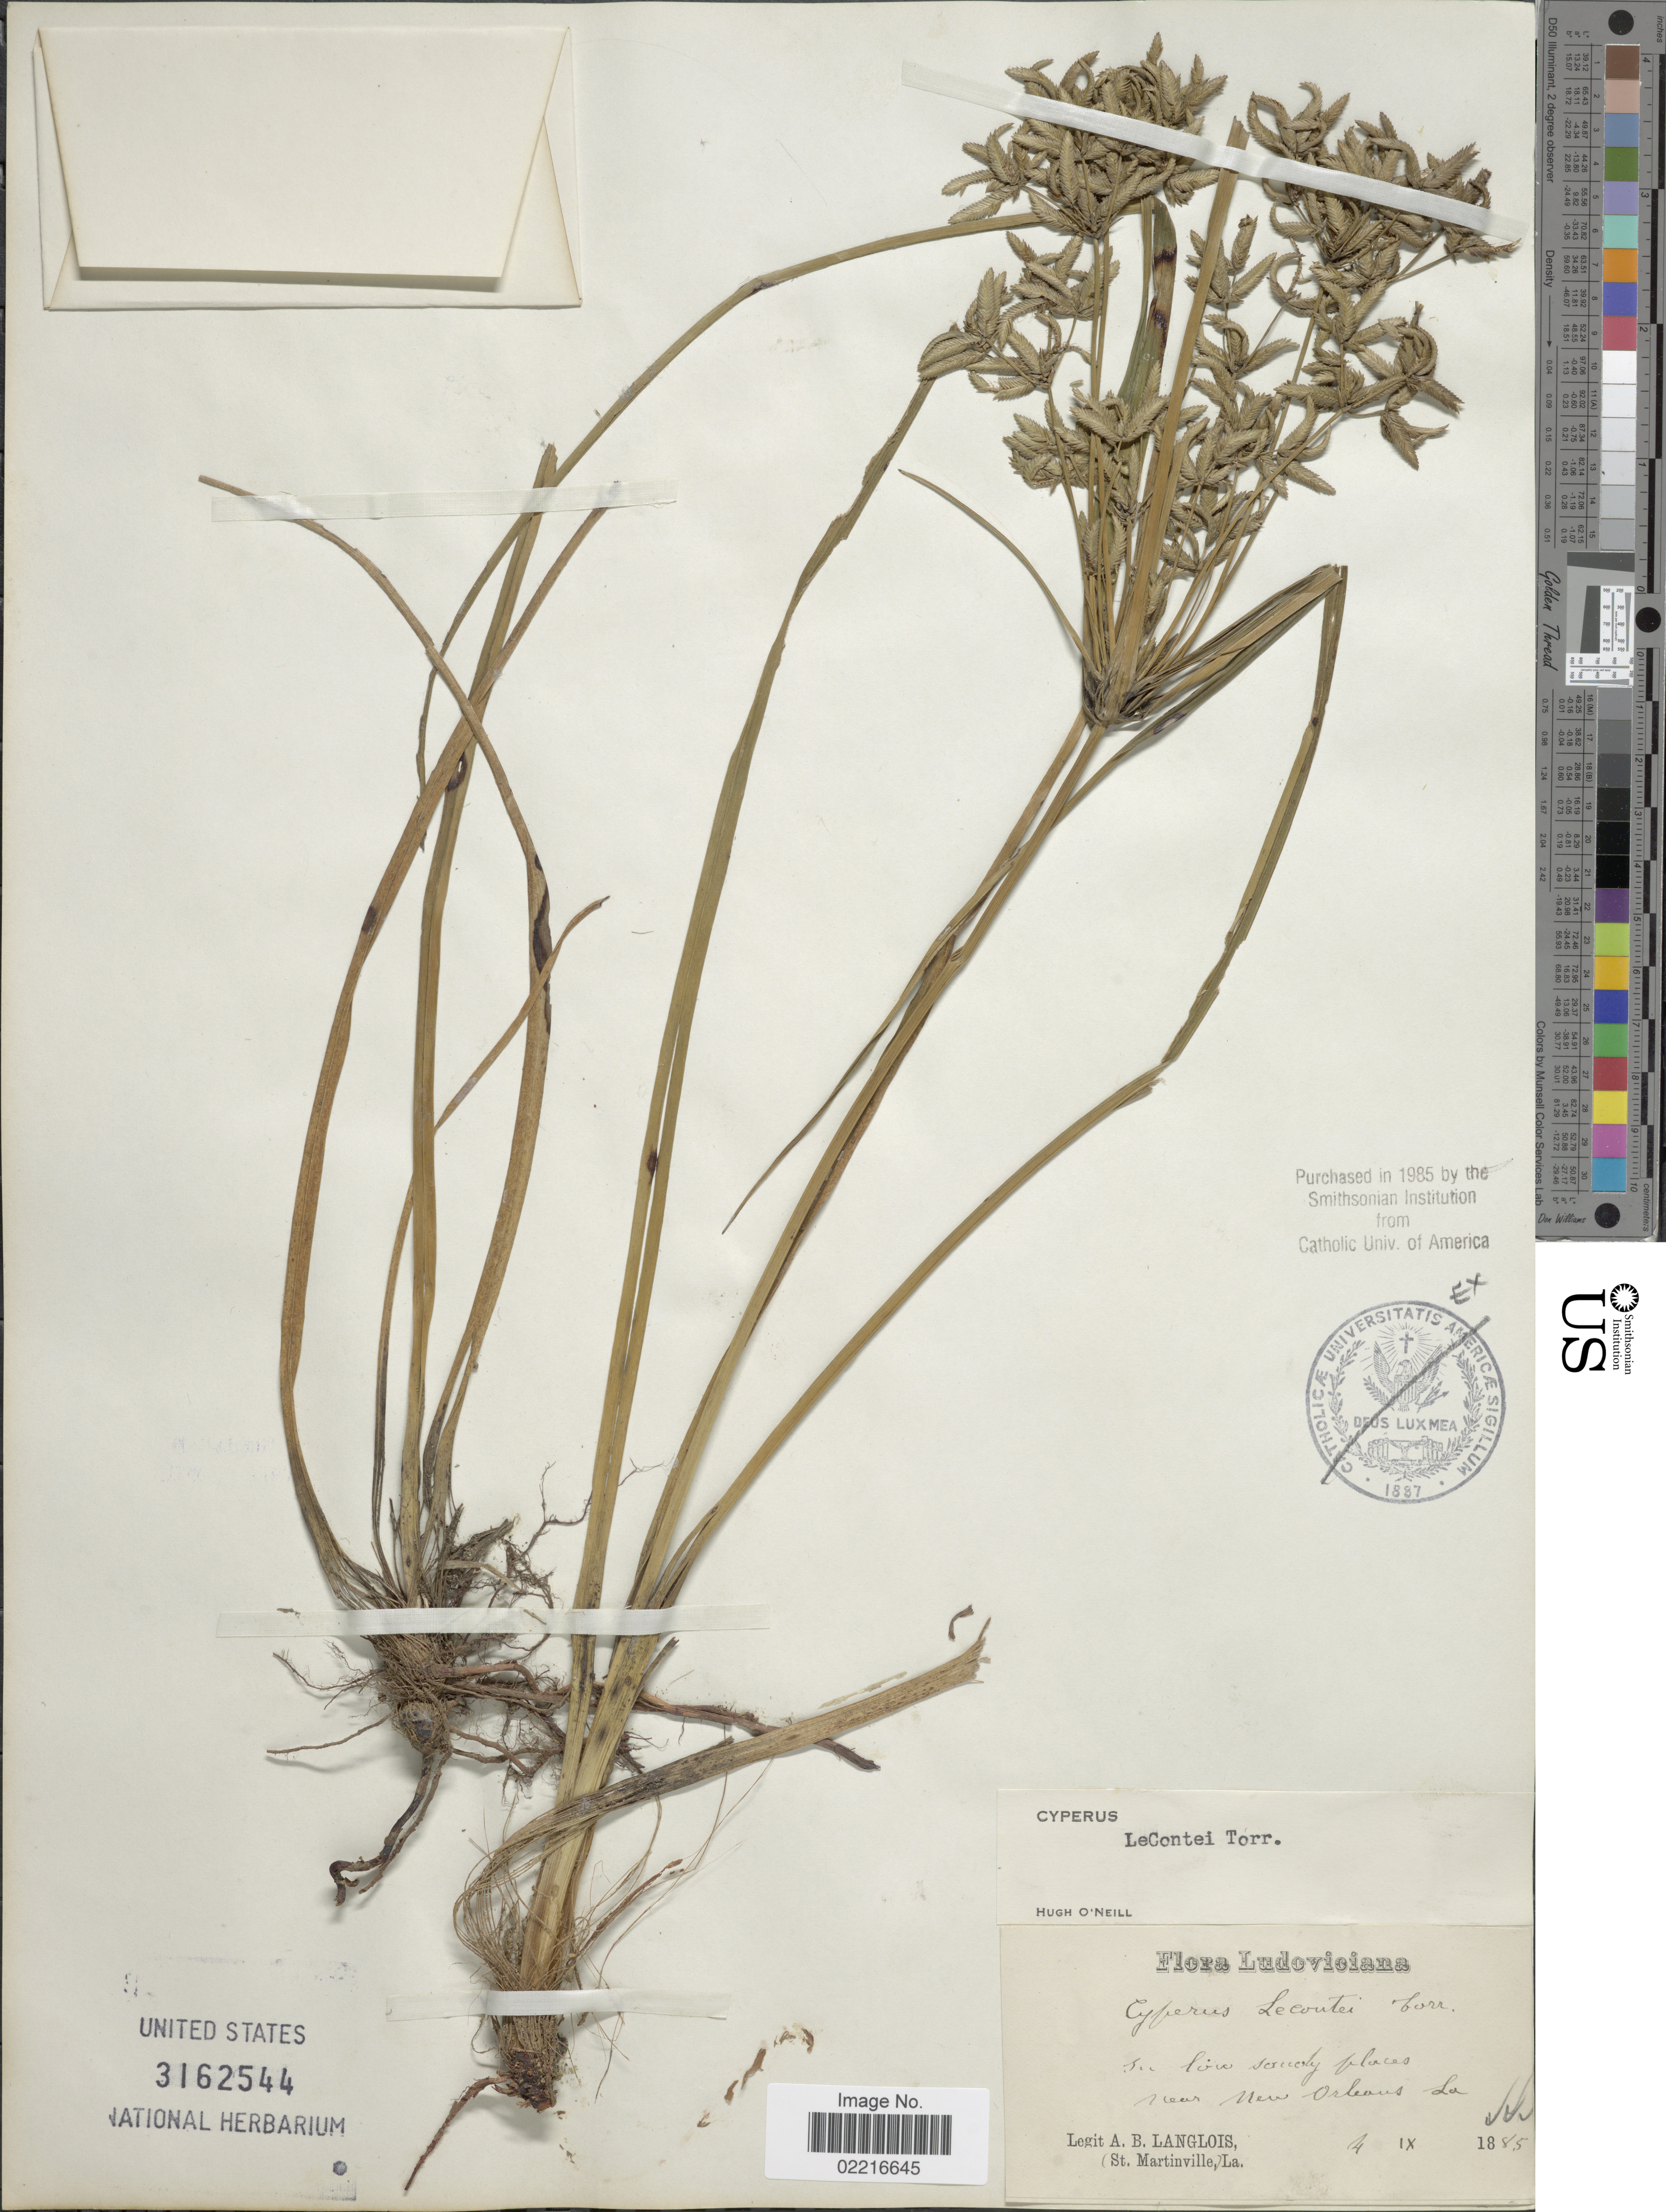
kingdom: Plantae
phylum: Tracheophyta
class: Liliopsida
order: Poales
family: Cyperaceae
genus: Cyperus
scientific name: Cyperus lecontei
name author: Torr. ex Steud.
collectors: A. Langlois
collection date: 1885-09-04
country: United States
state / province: Louisiana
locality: Ludoviciana, near New Orleans La.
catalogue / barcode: US 3162544